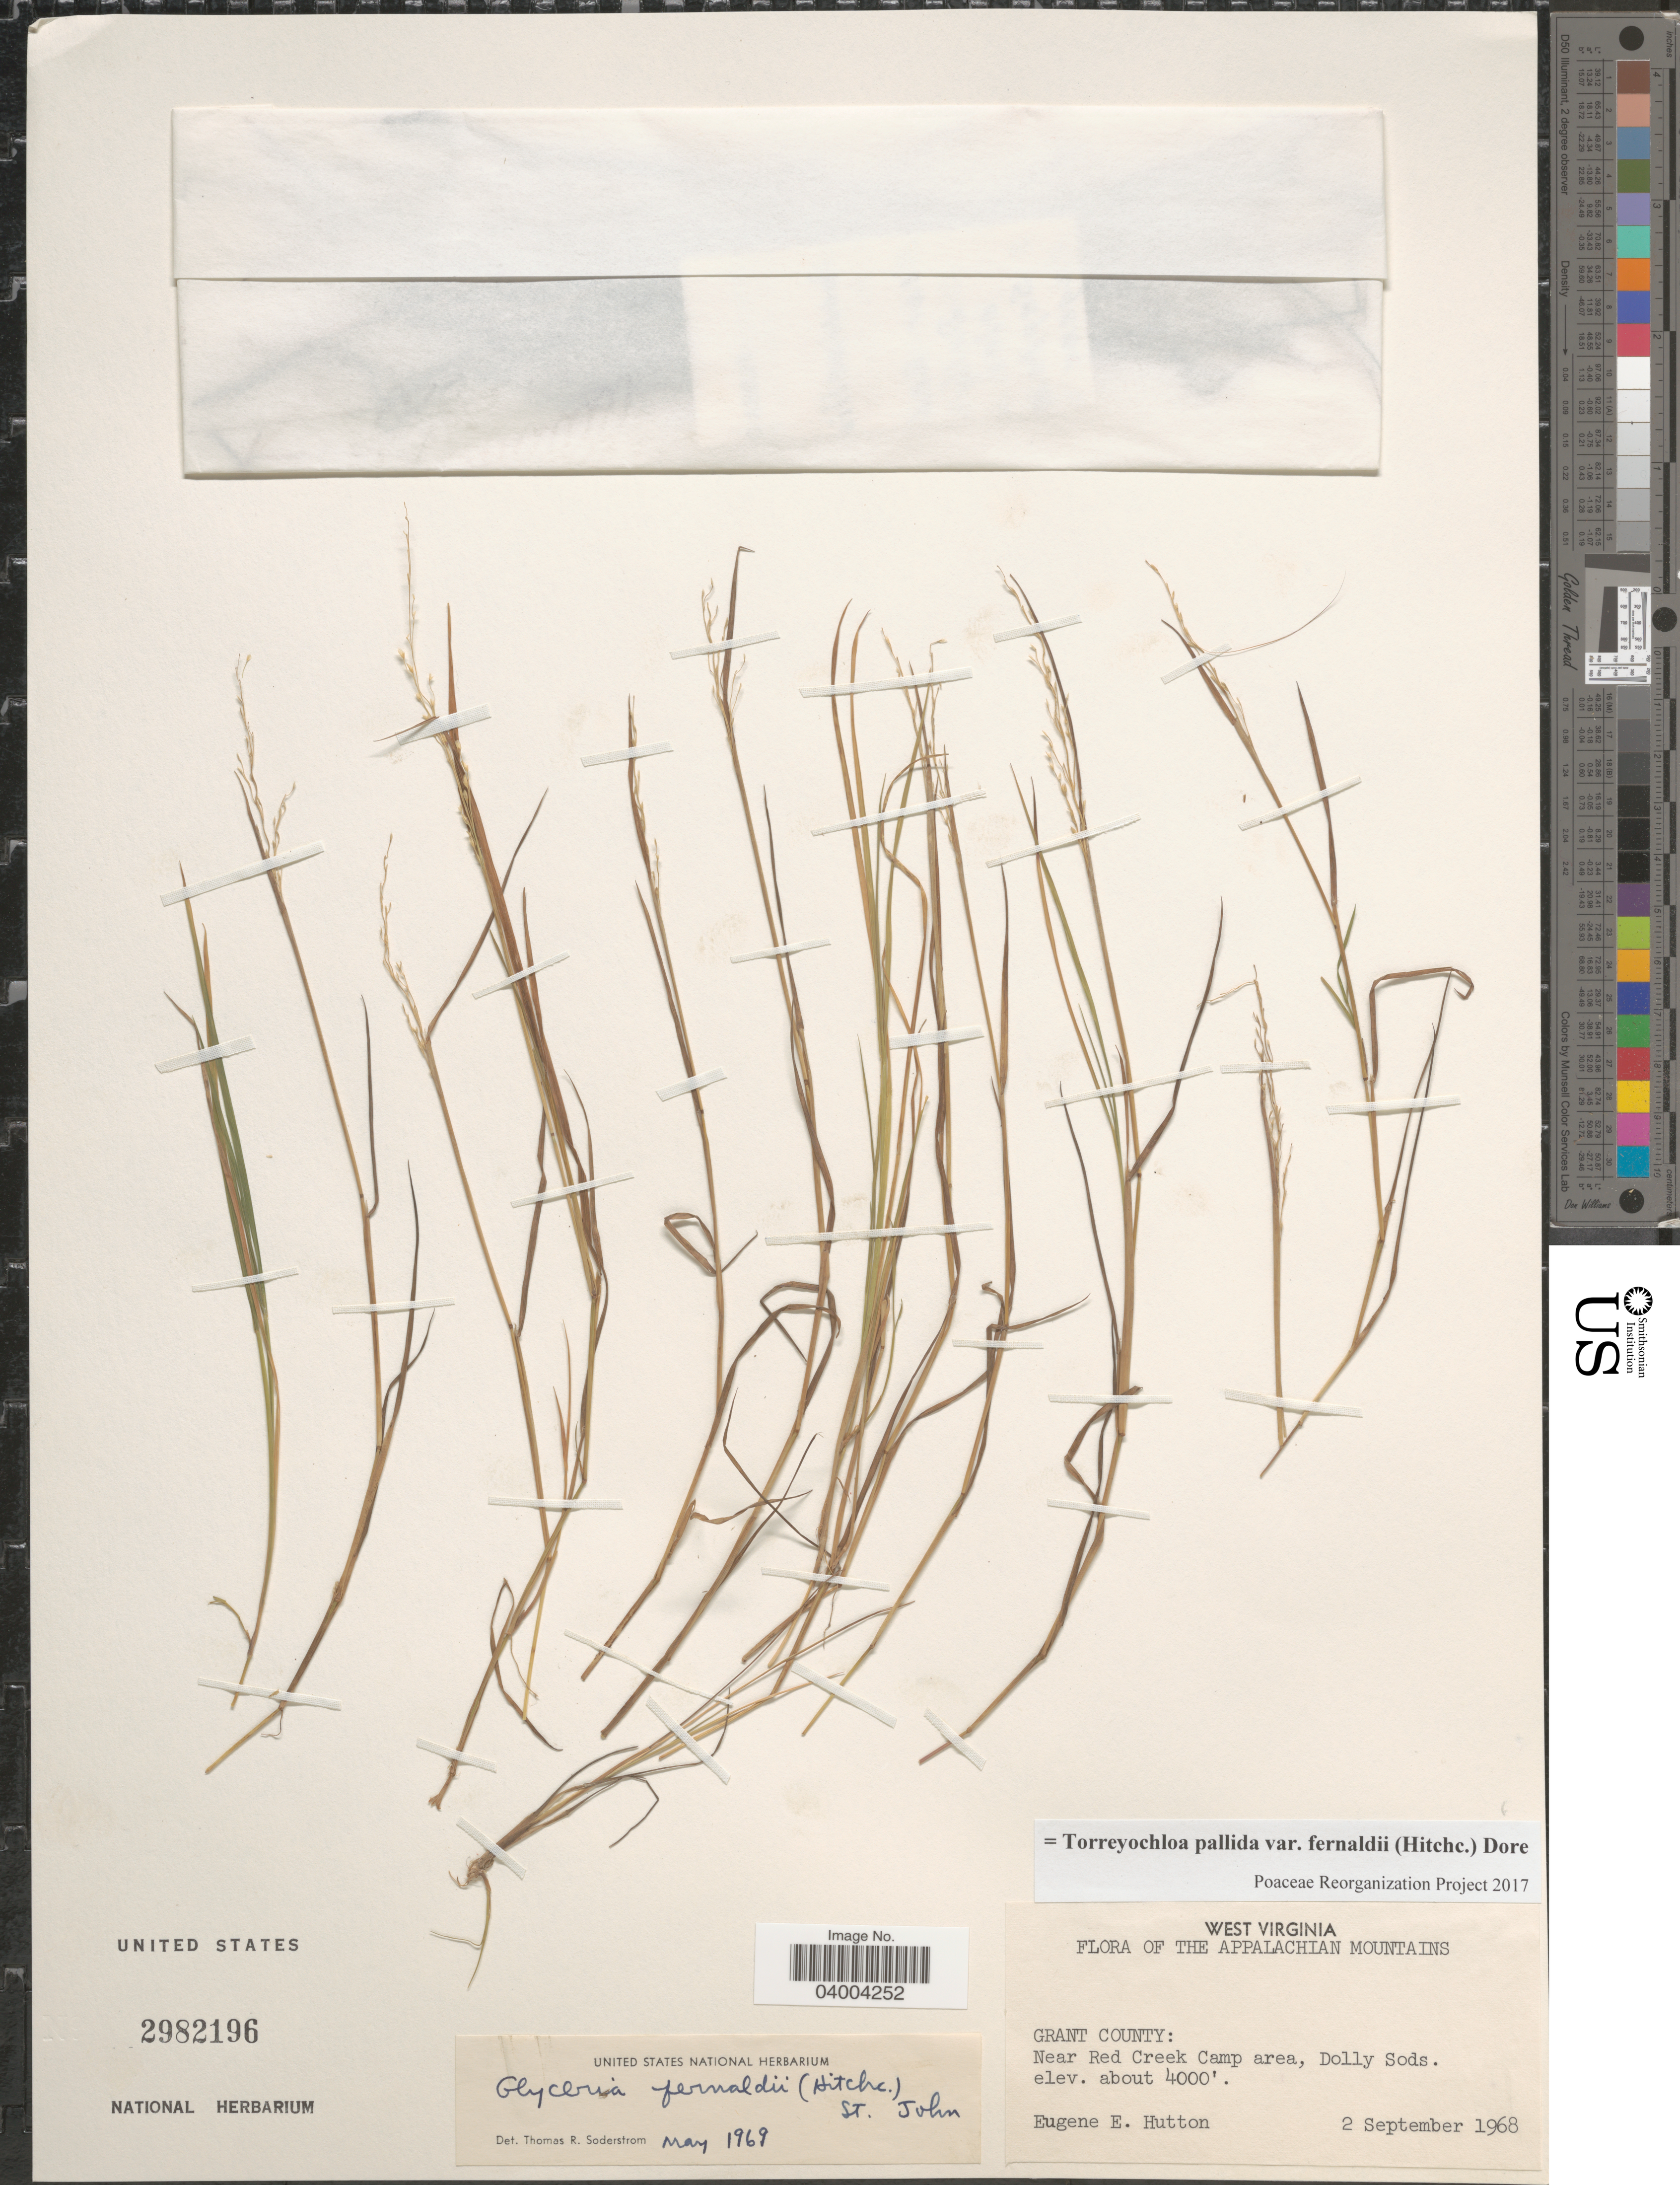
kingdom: Plantae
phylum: Tracheophyta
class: Liliopsida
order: Poales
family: Poaceae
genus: Torreyochloa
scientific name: Torreyochloa pallida var. fernaldii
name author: (Hitchc.) Dore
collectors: E. Hutton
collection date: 1968-09-02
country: United States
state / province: West Virginia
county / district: Grant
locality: Of the Appalachian Mountains. Grant County: Near Red Creek Camp area, Dolly Sods.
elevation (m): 1219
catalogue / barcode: US 2982196